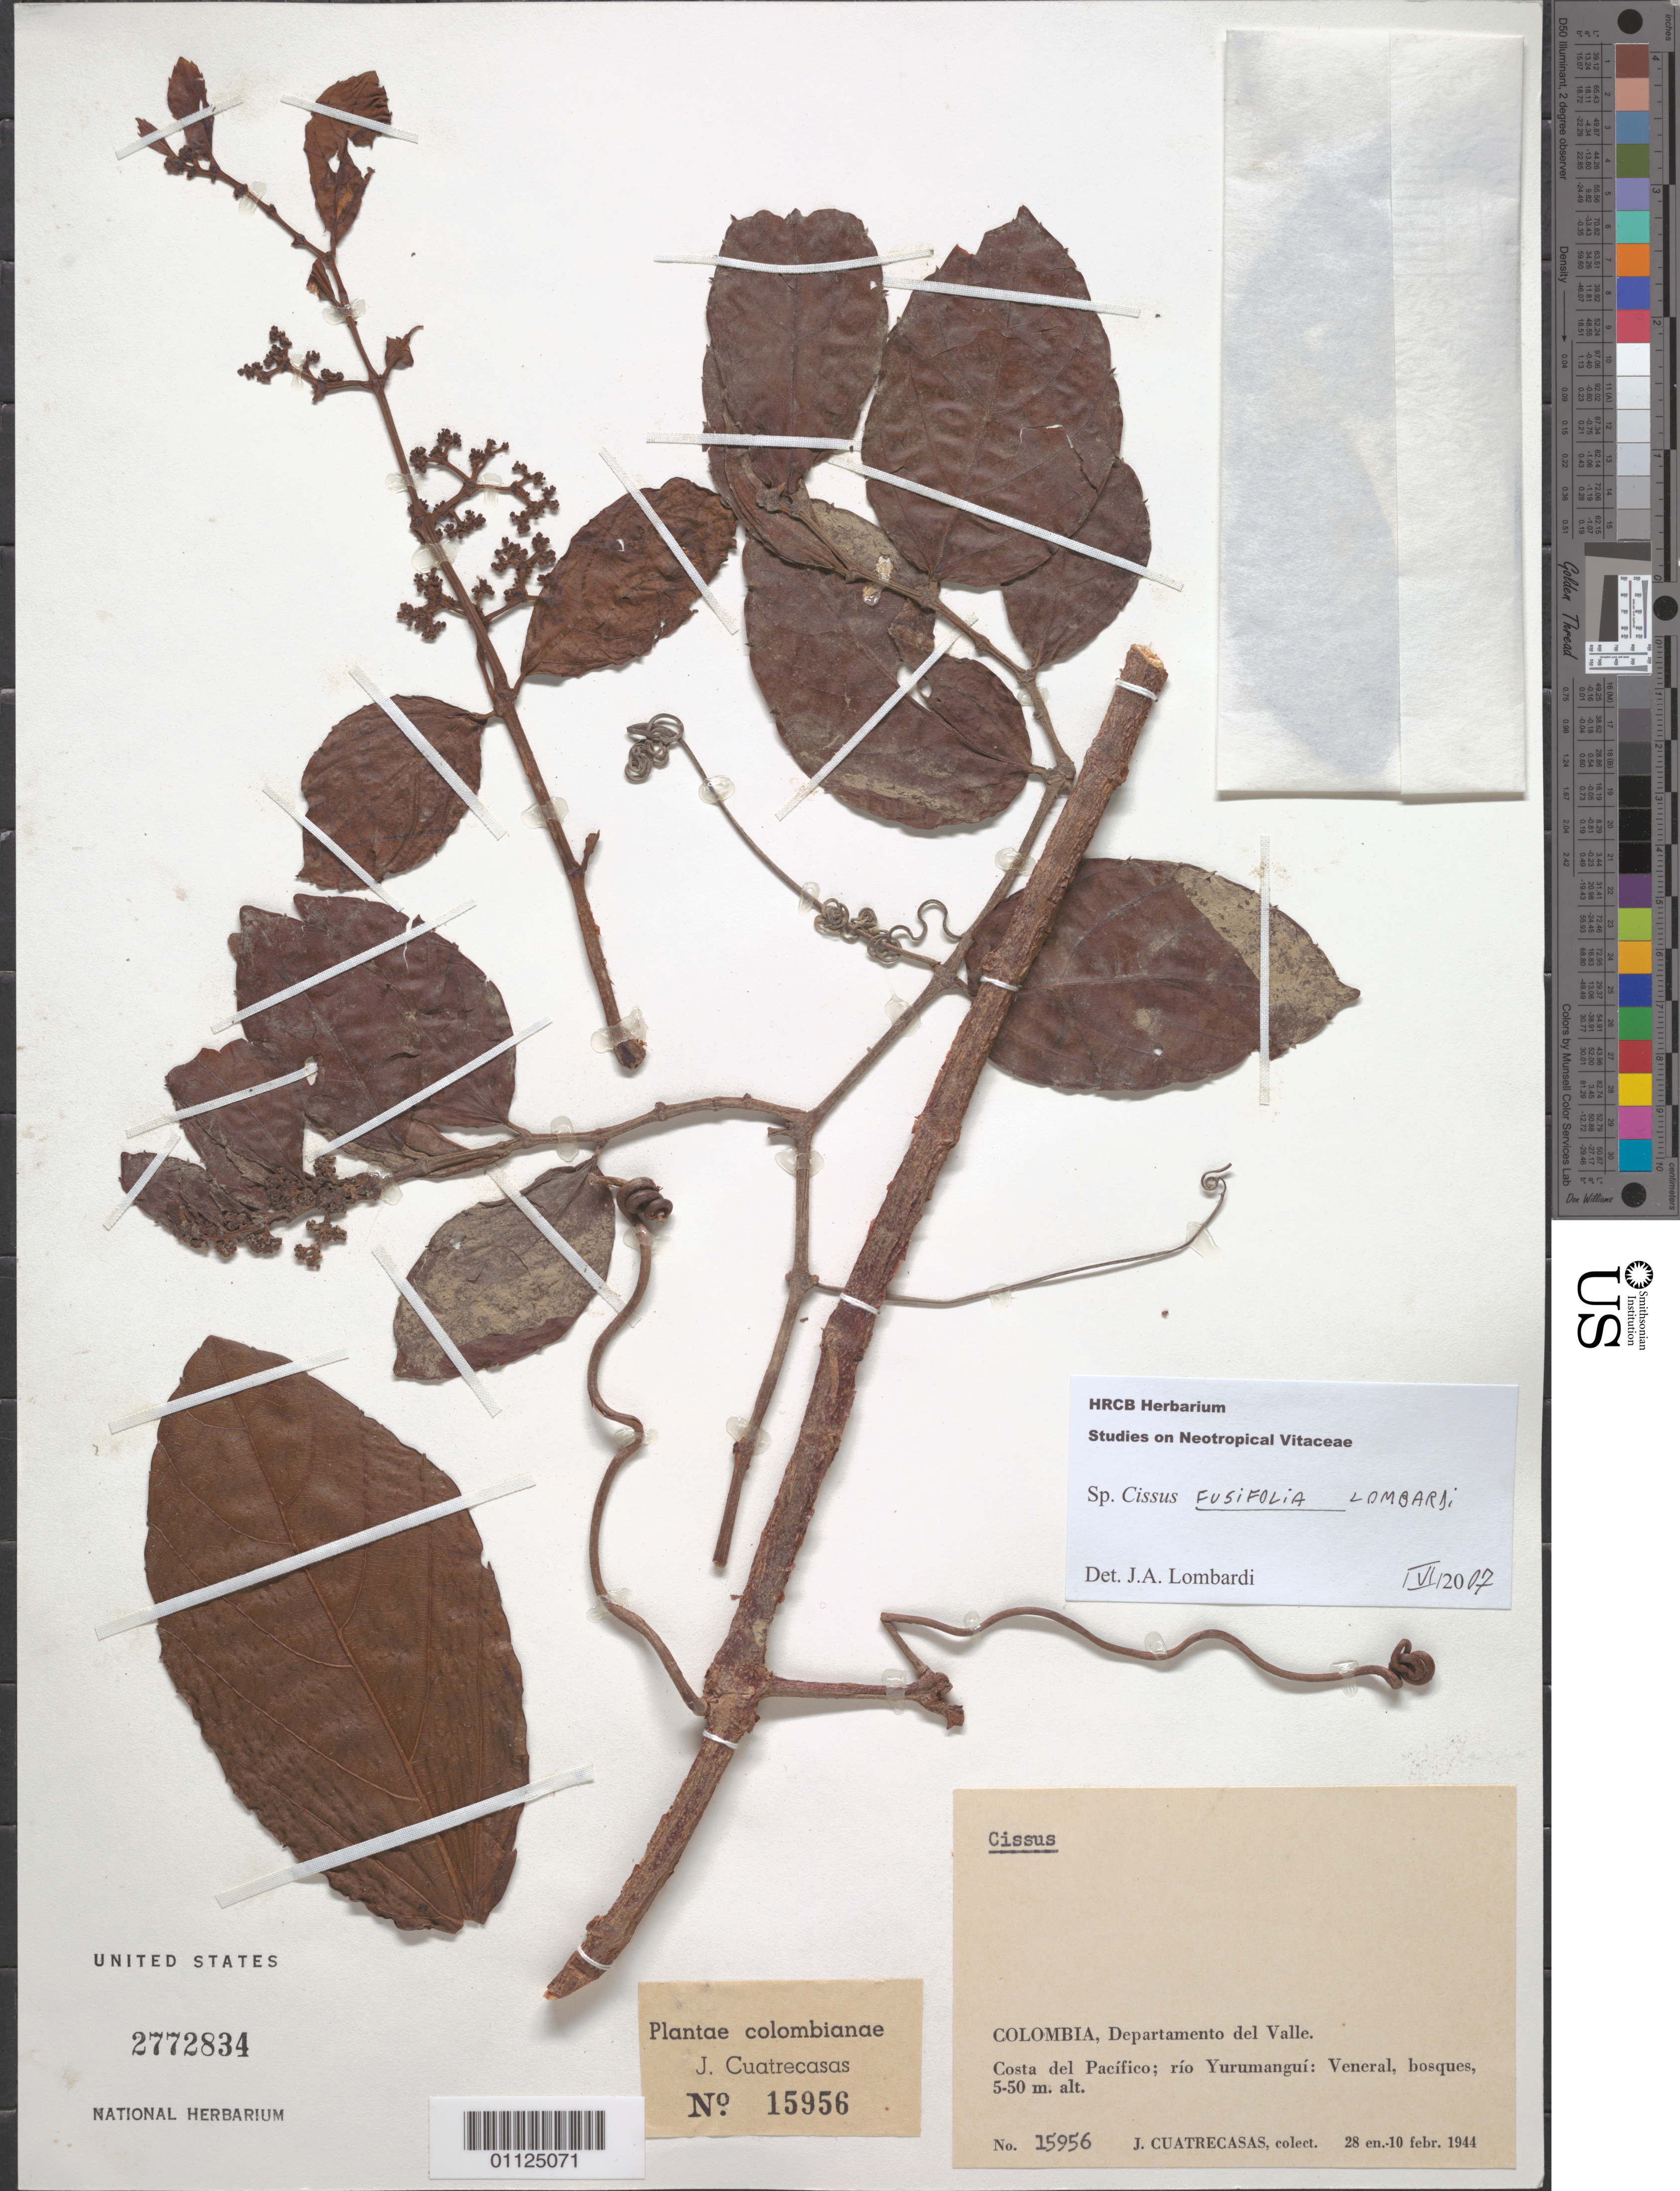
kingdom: Plantae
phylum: Tracheophyta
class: Magnoliopsida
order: Vitales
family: Vitaceae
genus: Cissus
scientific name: Cissus fusifolia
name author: Lombardi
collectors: J. Cuatrecasas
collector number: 15956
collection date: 1944-01-28/1944-02-10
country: Colombia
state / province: Valle del Cauca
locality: Costa del Pacifico; rio Yurumangui.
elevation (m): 5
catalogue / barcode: US 2772834